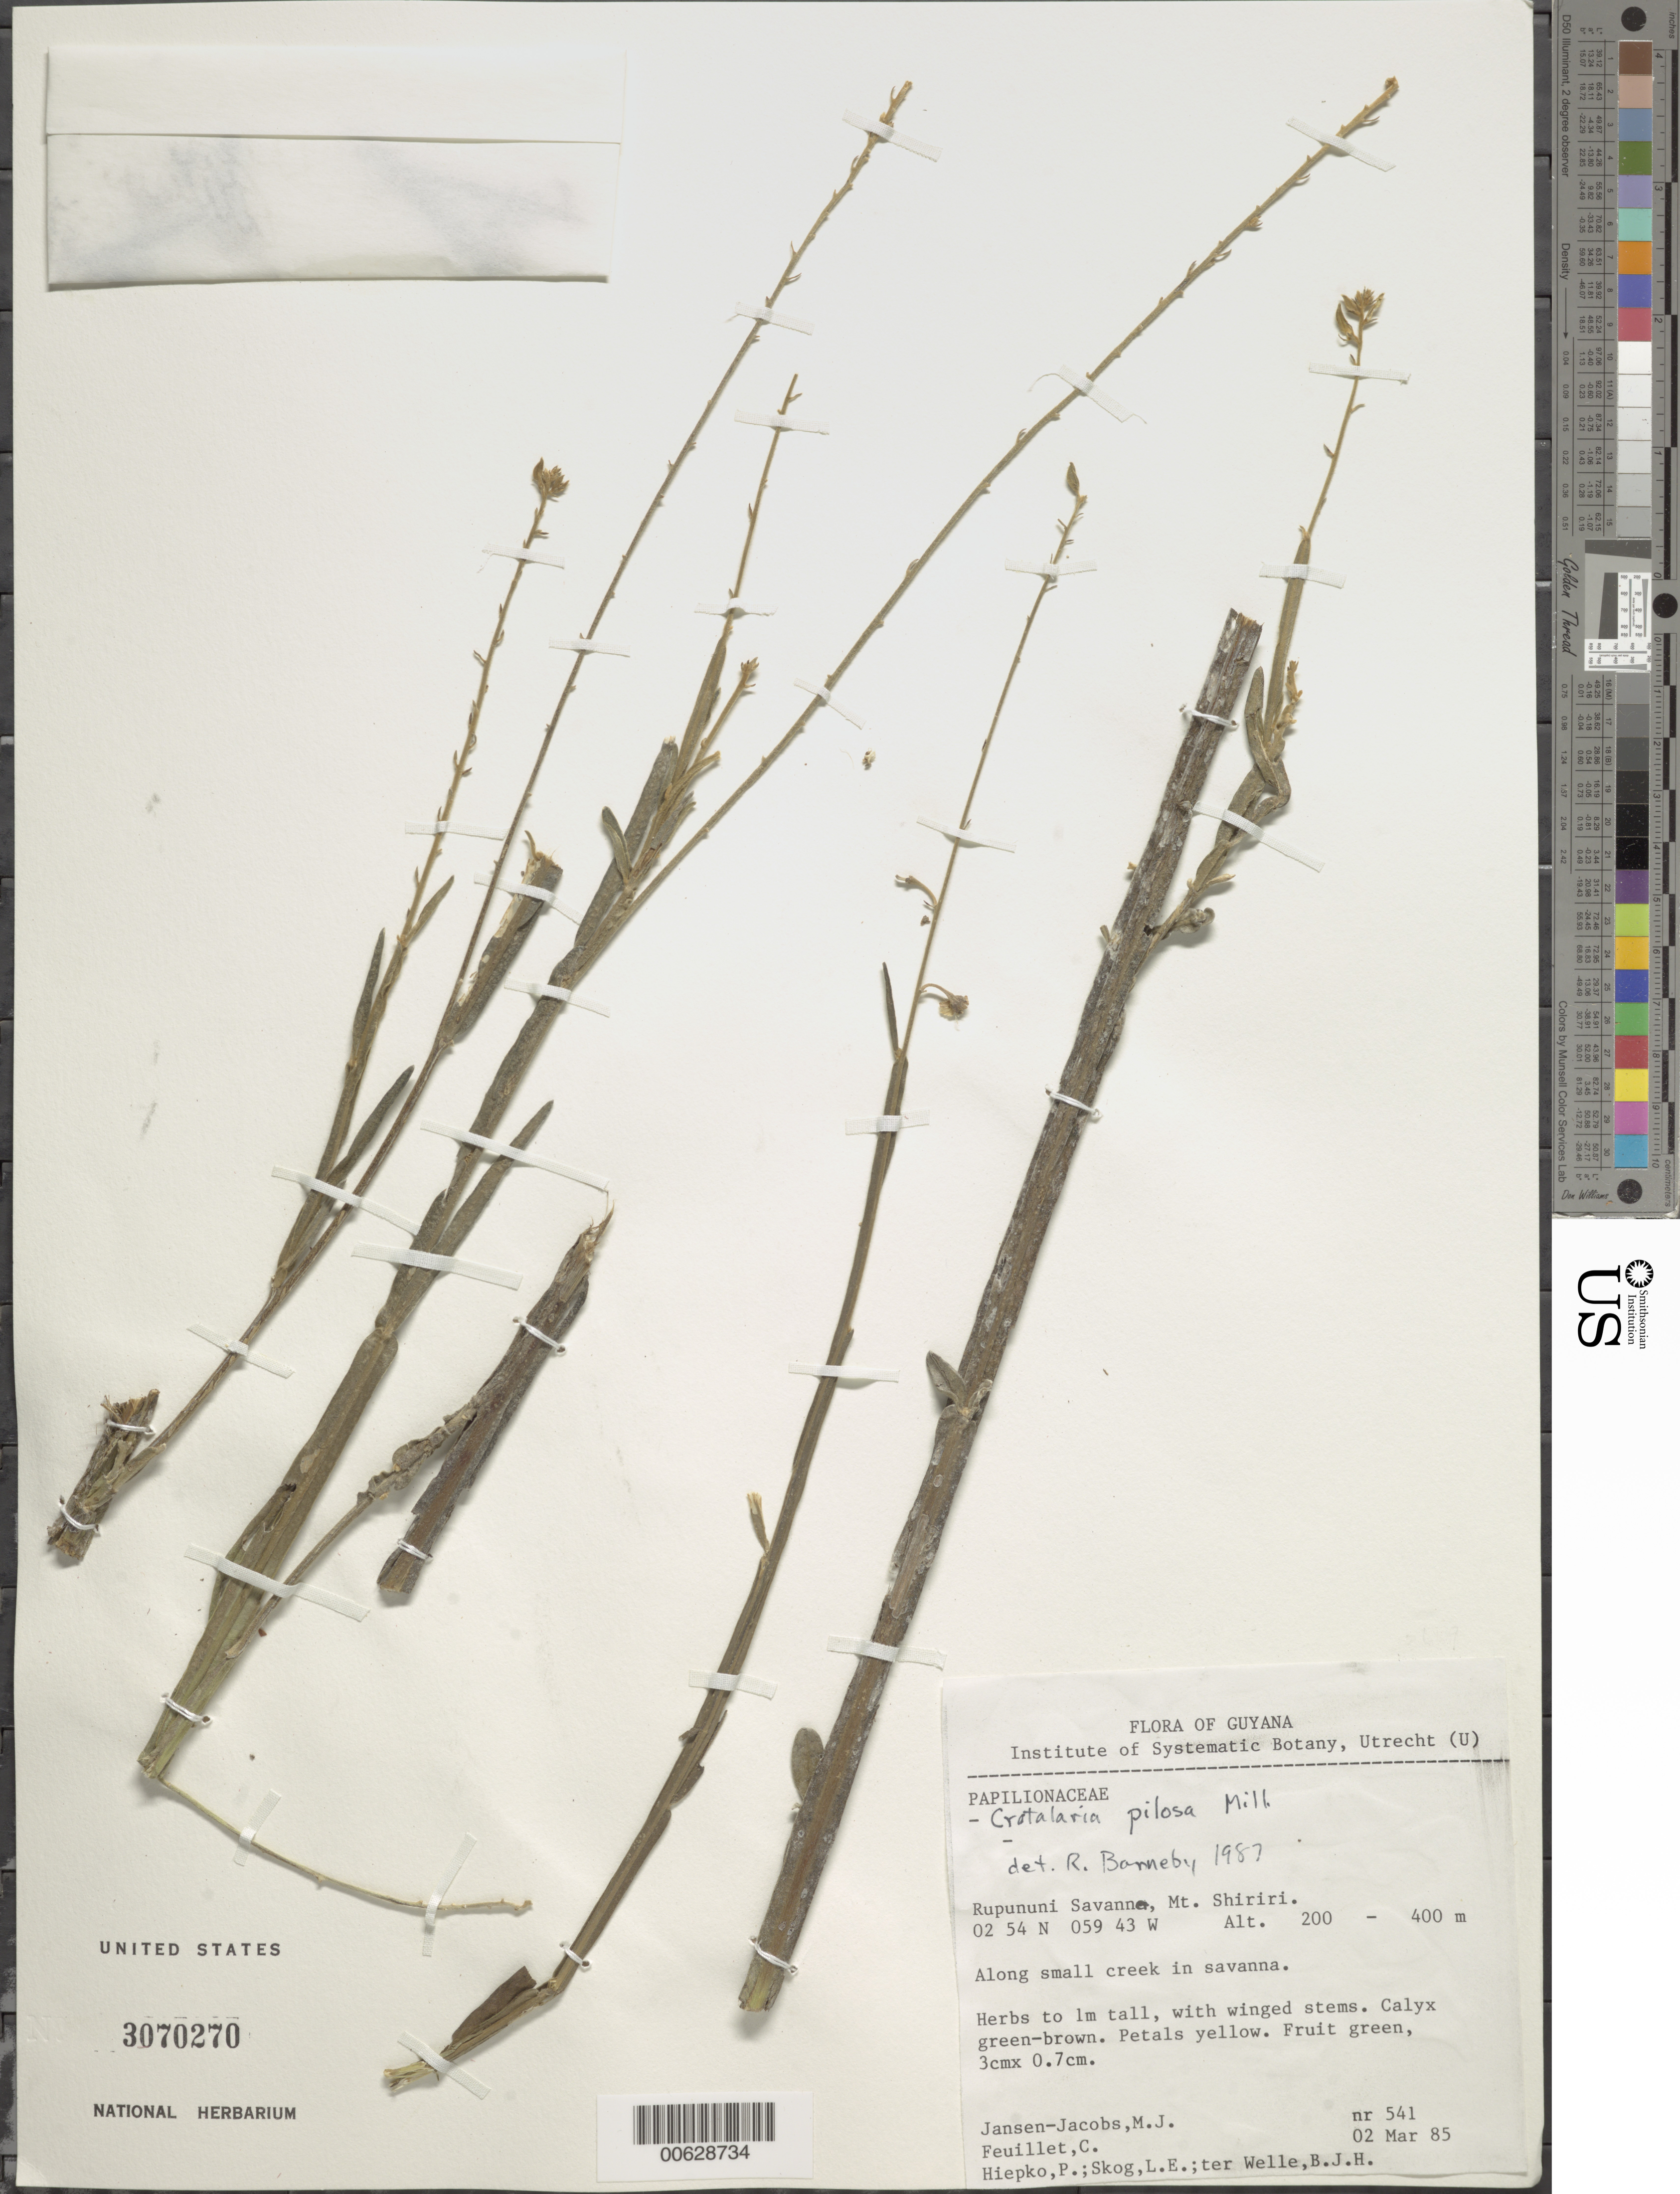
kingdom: Plantae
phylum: Tracheophyta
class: Magnoliopsida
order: Fabales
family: Fabaceae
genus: Crotalaria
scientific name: Crotalaria pilosa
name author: Mill.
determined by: Barneby, Rupert C., (NY)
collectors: M. J. Jansen-Jacobs, C. Feuillet, P. H. Hiepko, L. E. Skog & B. Welle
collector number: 541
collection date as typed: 2-Mar-85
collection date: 1985-03-02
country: Guyana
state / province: U. Takutu-U. Essequibo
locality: Rupununi Savanna, Mt. Shiriri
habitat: Small creek in savanna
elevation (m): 200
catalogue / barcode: US 3070270